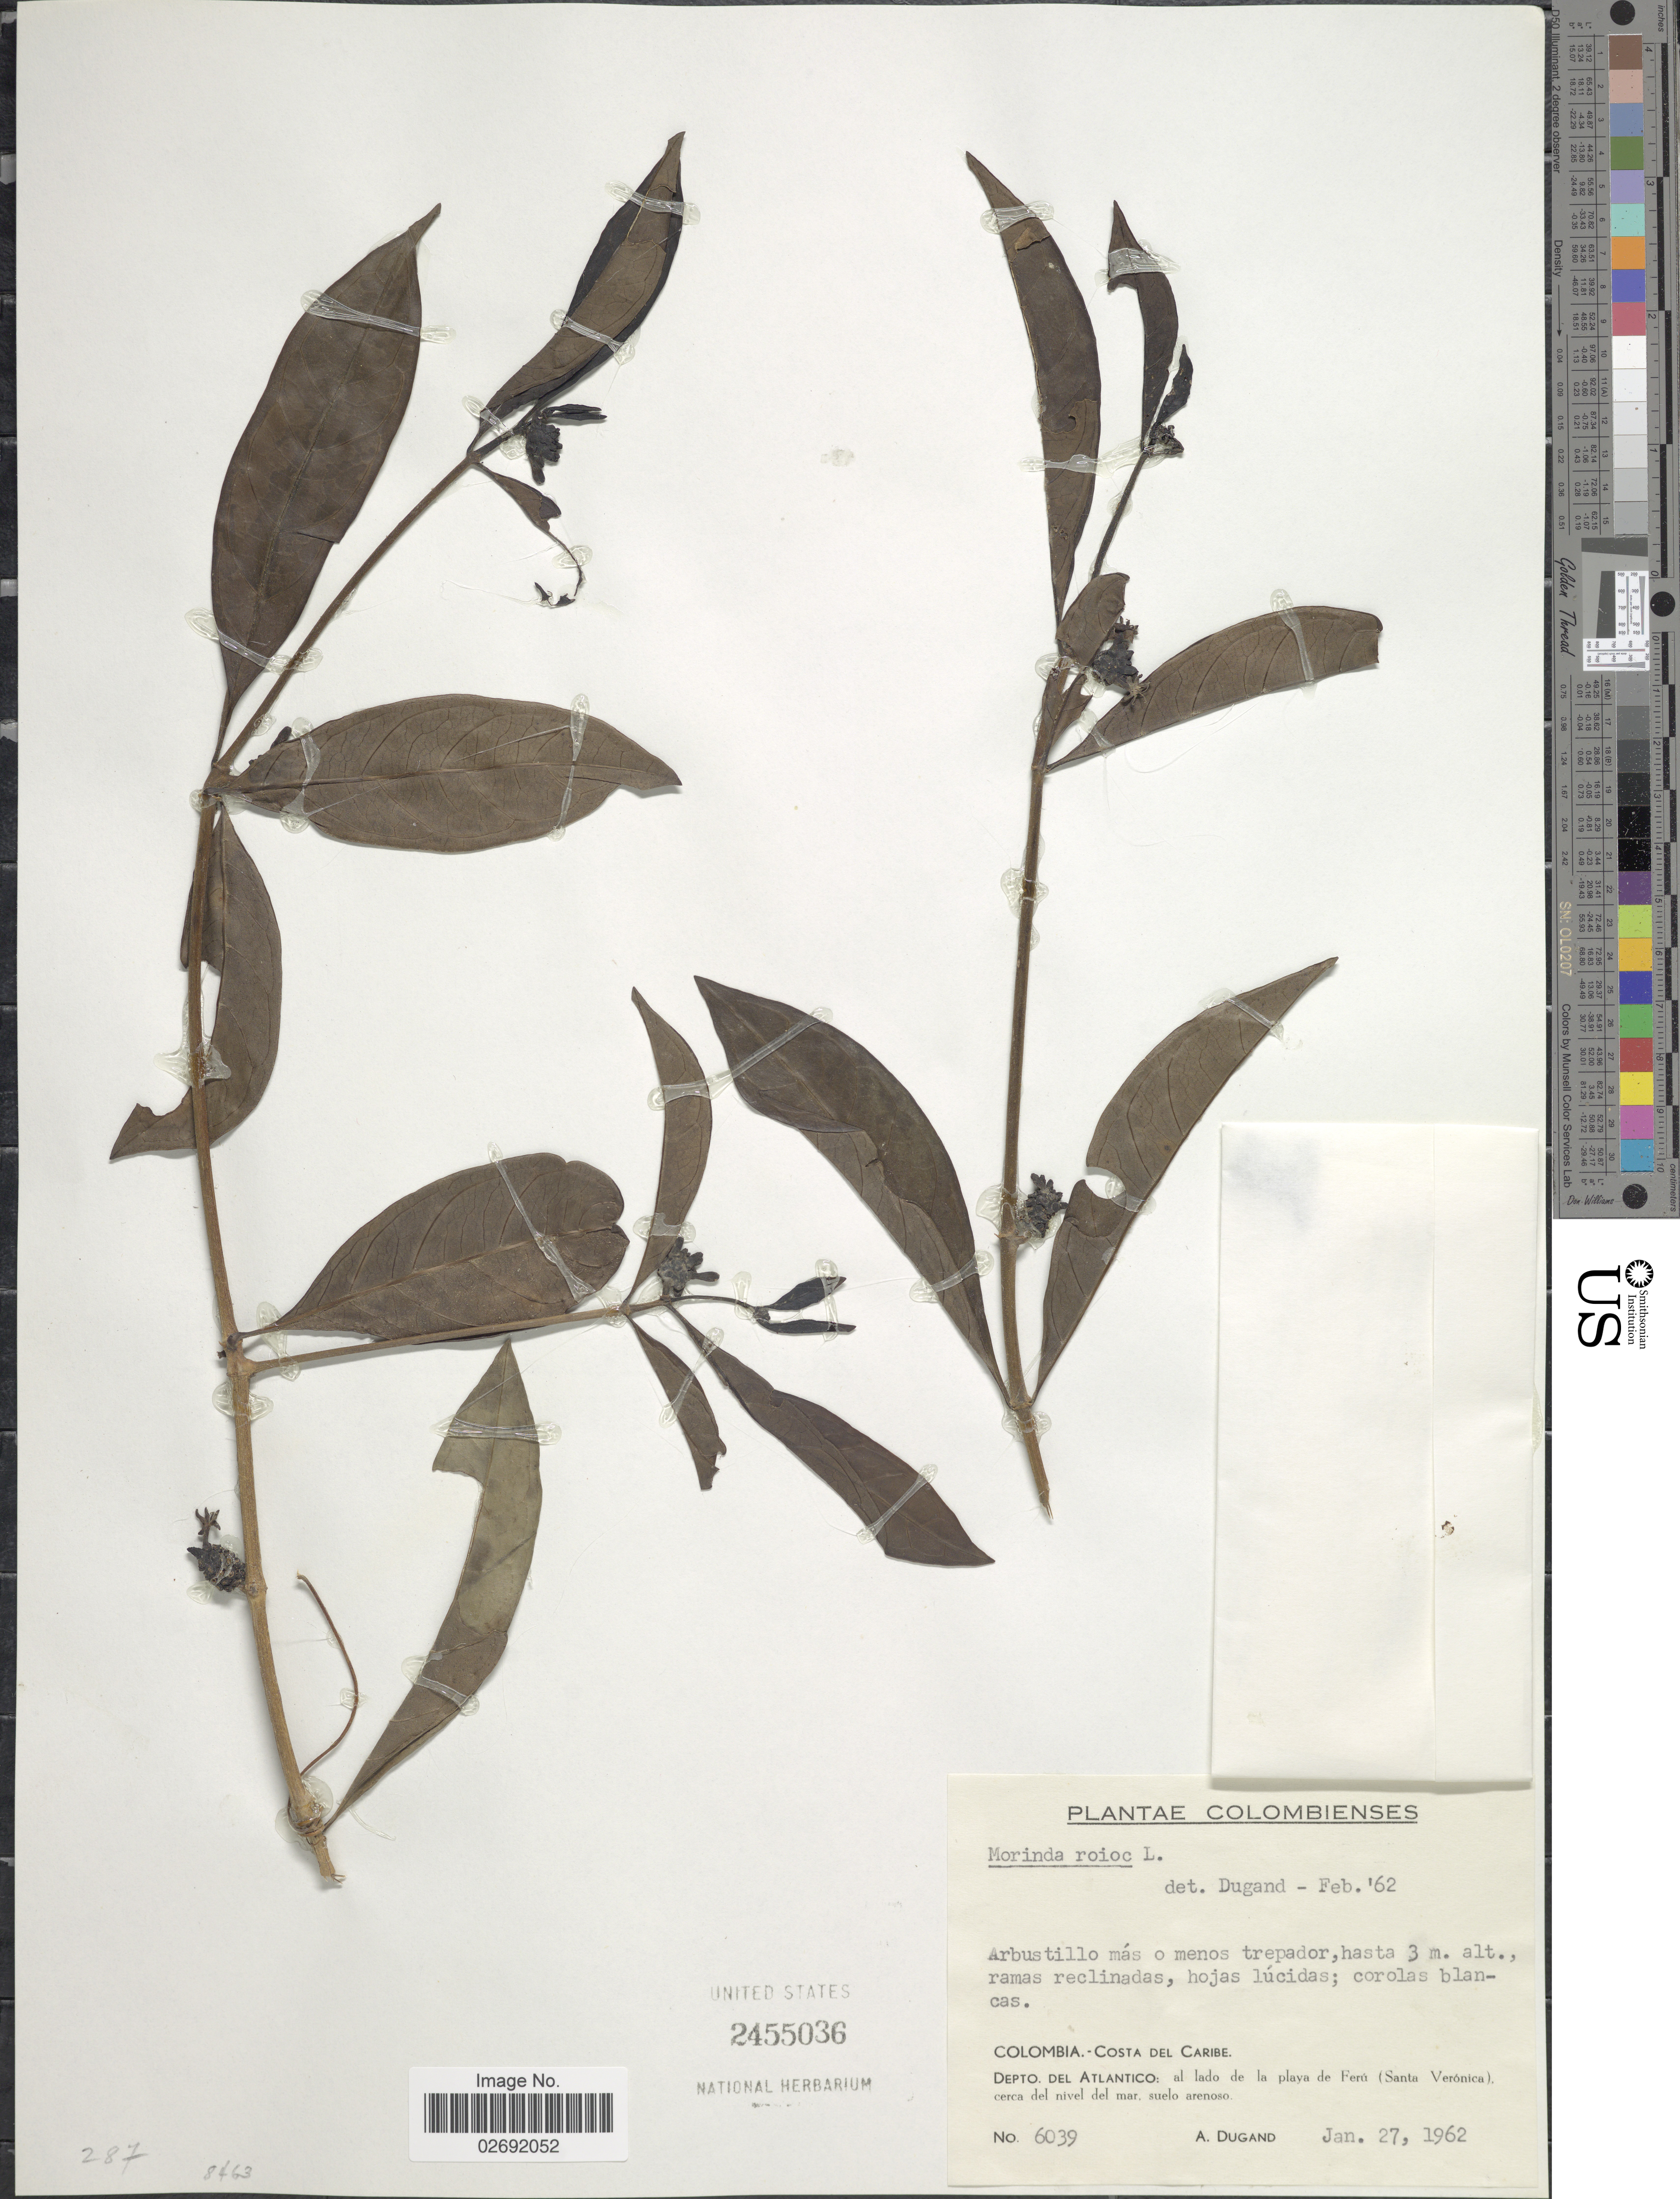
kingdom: Plantae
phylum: Tracheophyta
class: Magnoliopsida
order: Gentianales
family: Rubiaceae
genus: Morinda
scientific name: Morinda royoc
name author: L.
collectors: A. Dugand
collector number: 6039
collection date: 1962-01-27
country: Colombia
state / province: Atlántico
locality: Costa Del Caribe, Depto del Atlantico: al lado de la playa de Ferú (Santa Verónica) cerca del nivel del mar, suelo arenoso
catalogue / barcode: US 2455036